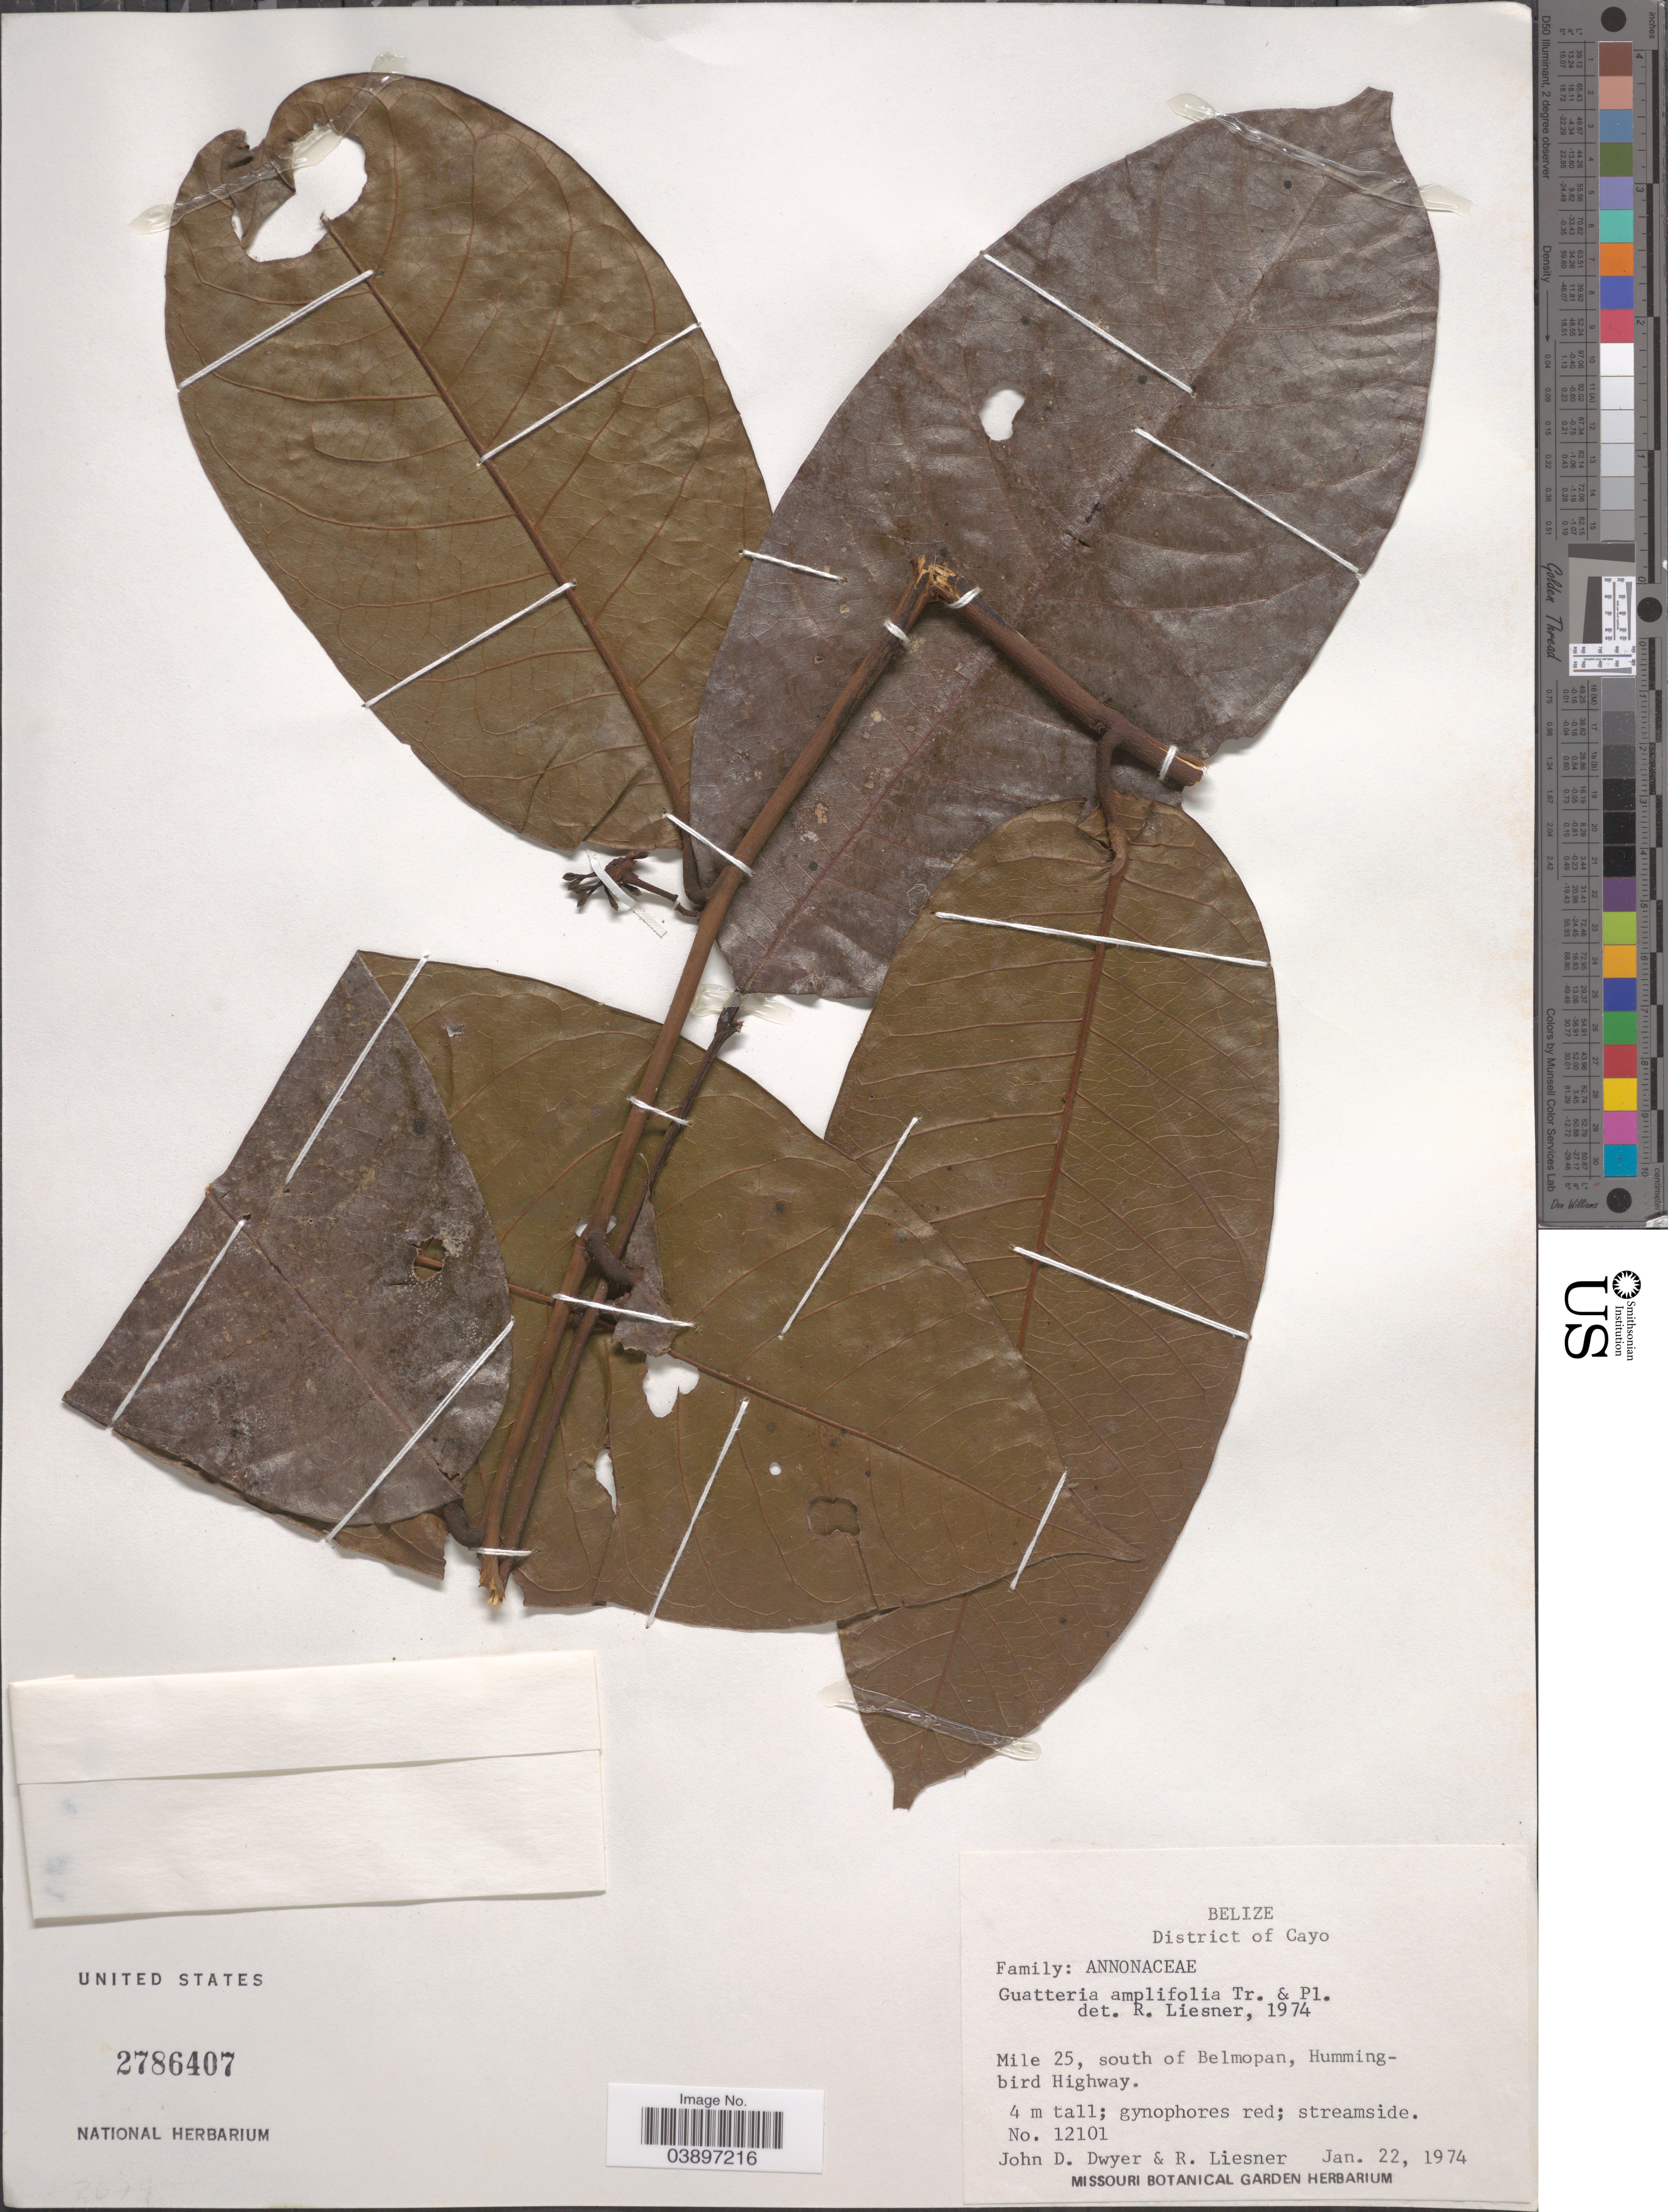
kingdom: Plantae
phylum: Tracheophyta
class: Magnoliopsida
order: Magnoliales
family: Annonaceae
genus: Guatteria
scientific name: Guatteria amplifolia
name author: Triana & Planch.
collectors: J. D. Dwyer & R. L. Liesner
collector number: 12101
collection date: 1974-01-22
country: Belize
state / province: Cayo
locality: District of Cayo. Mile 25, south of Belmopan, Hummingbird Highway.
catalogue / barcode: US 2786407